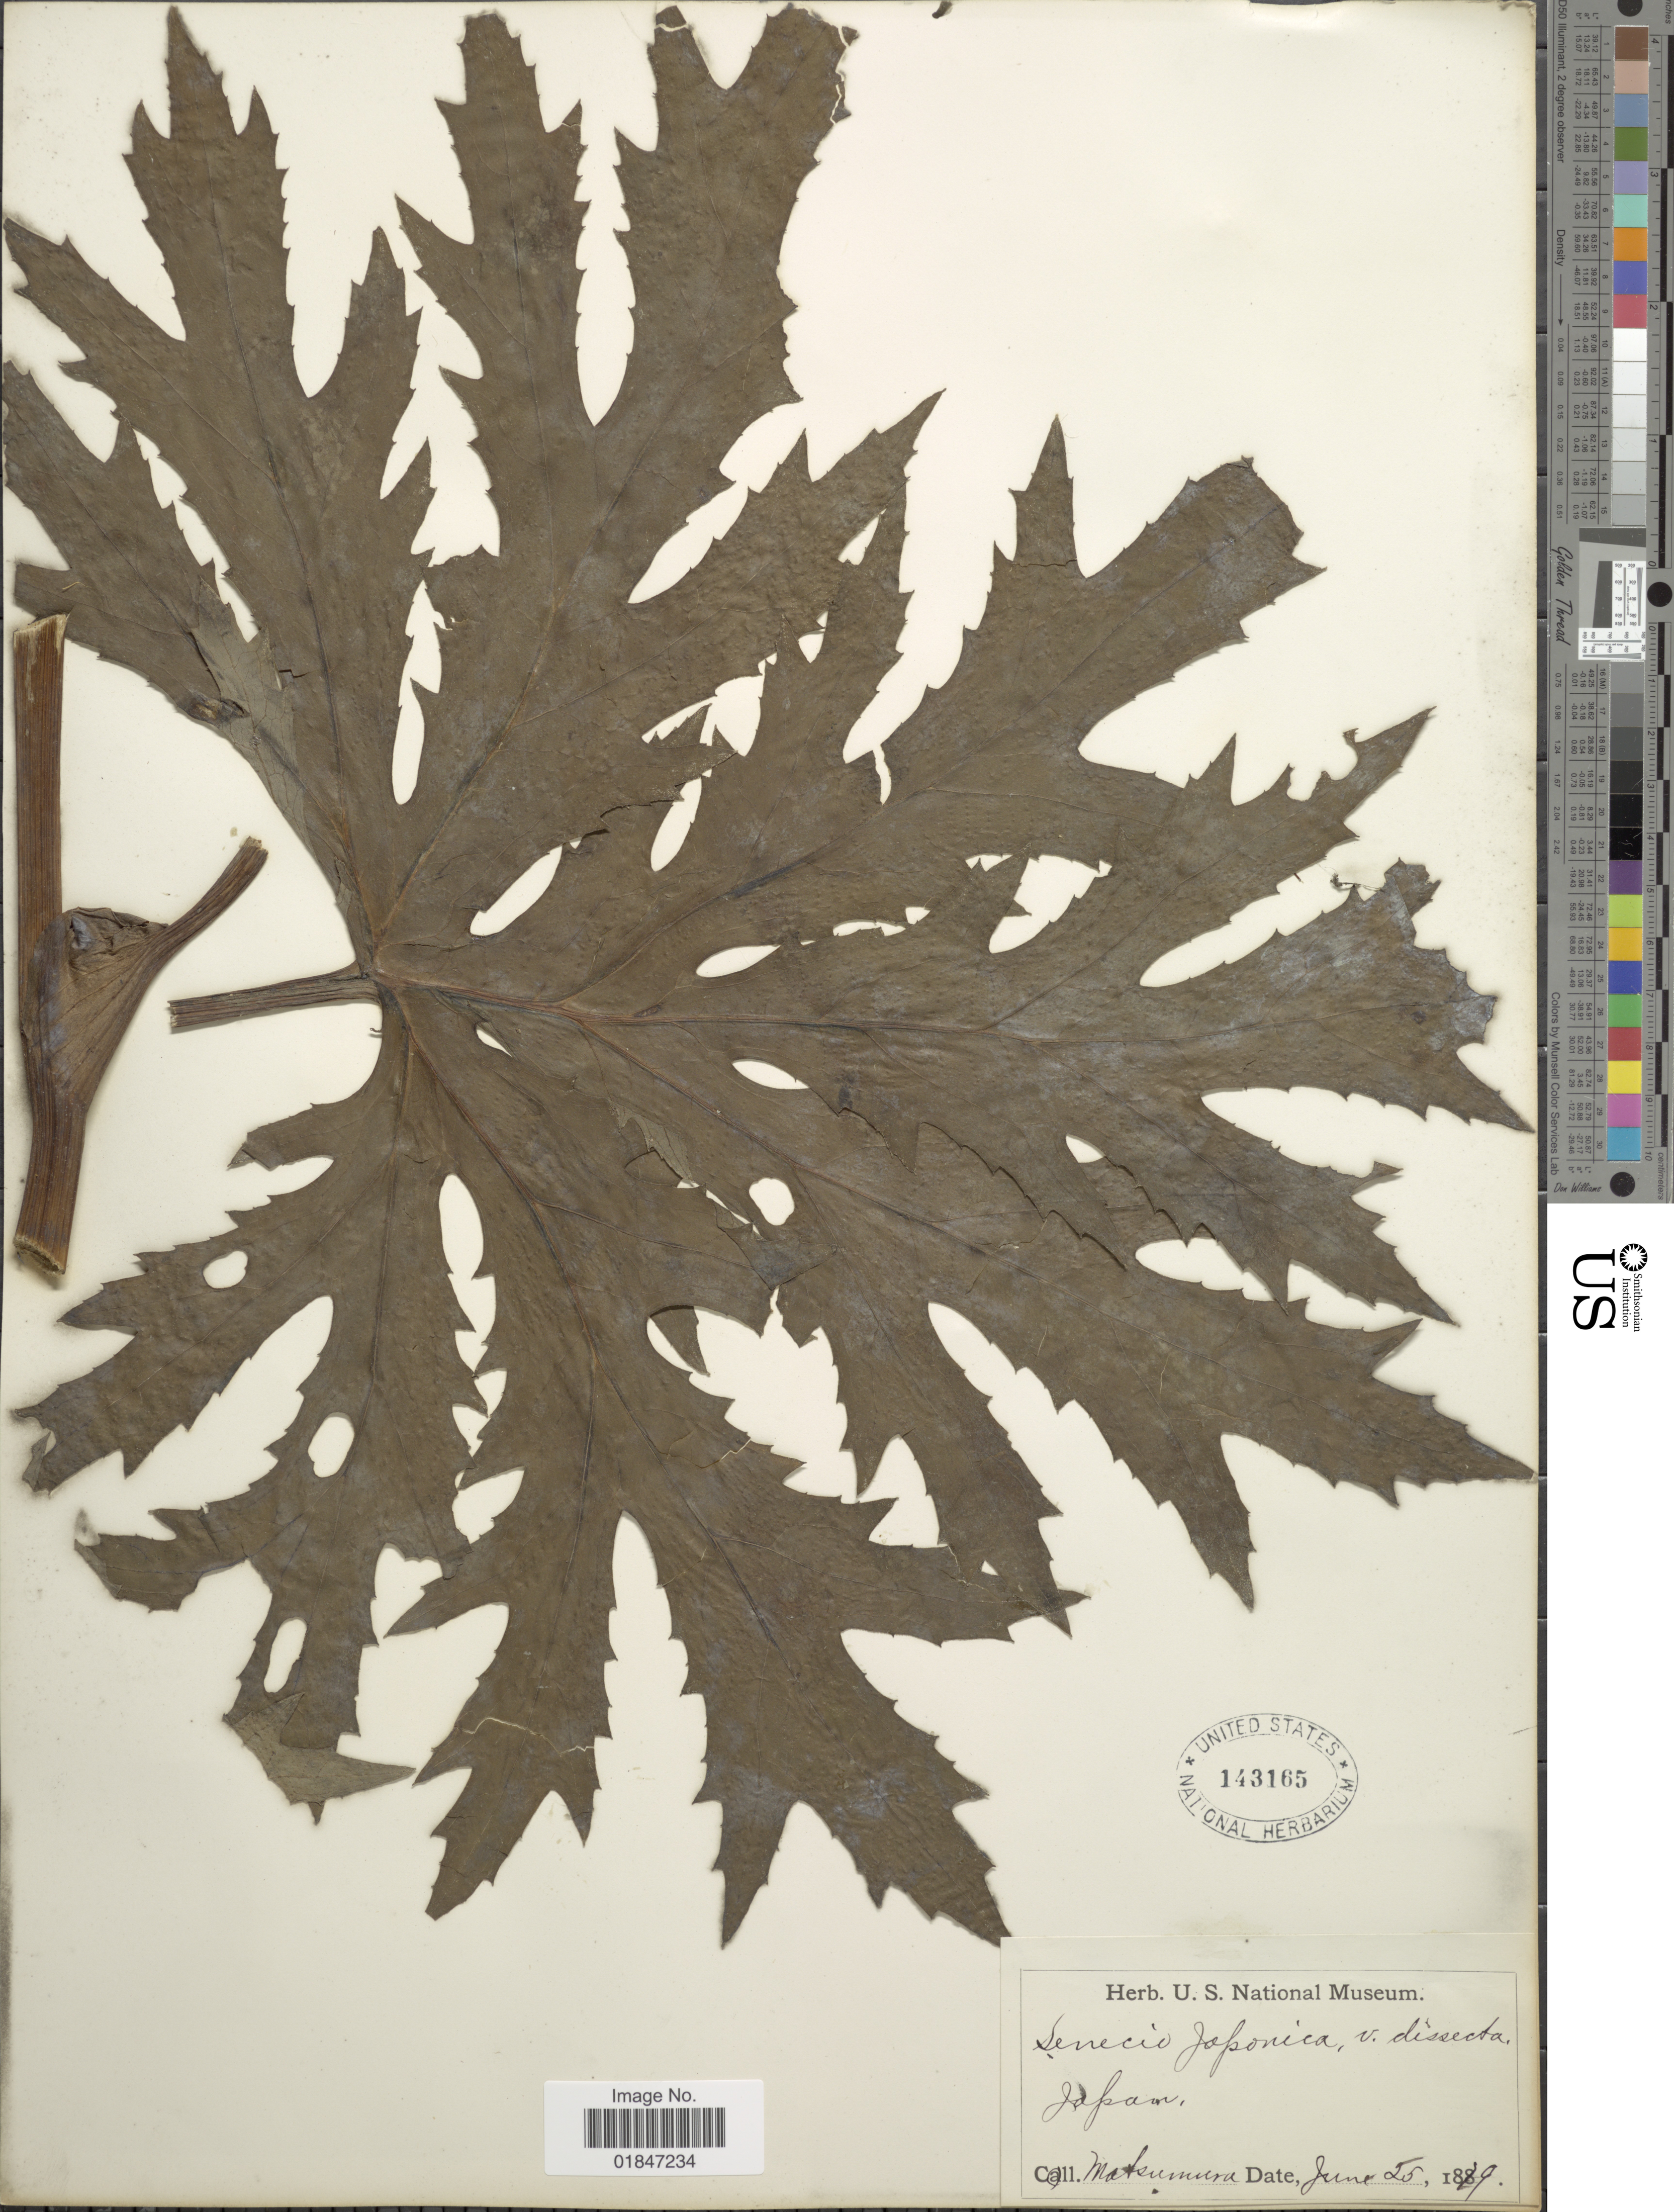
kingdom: Plantae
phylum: Tracheophyta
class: Magnoliopsida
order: Asterales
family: Asteraceae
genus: Ligularia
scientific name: Ligularia japonica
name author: (L. f.) Less. ex DC.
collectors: -- Matsumura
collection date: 1879-06-25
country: Japan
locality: Japan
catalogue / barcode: US 143165